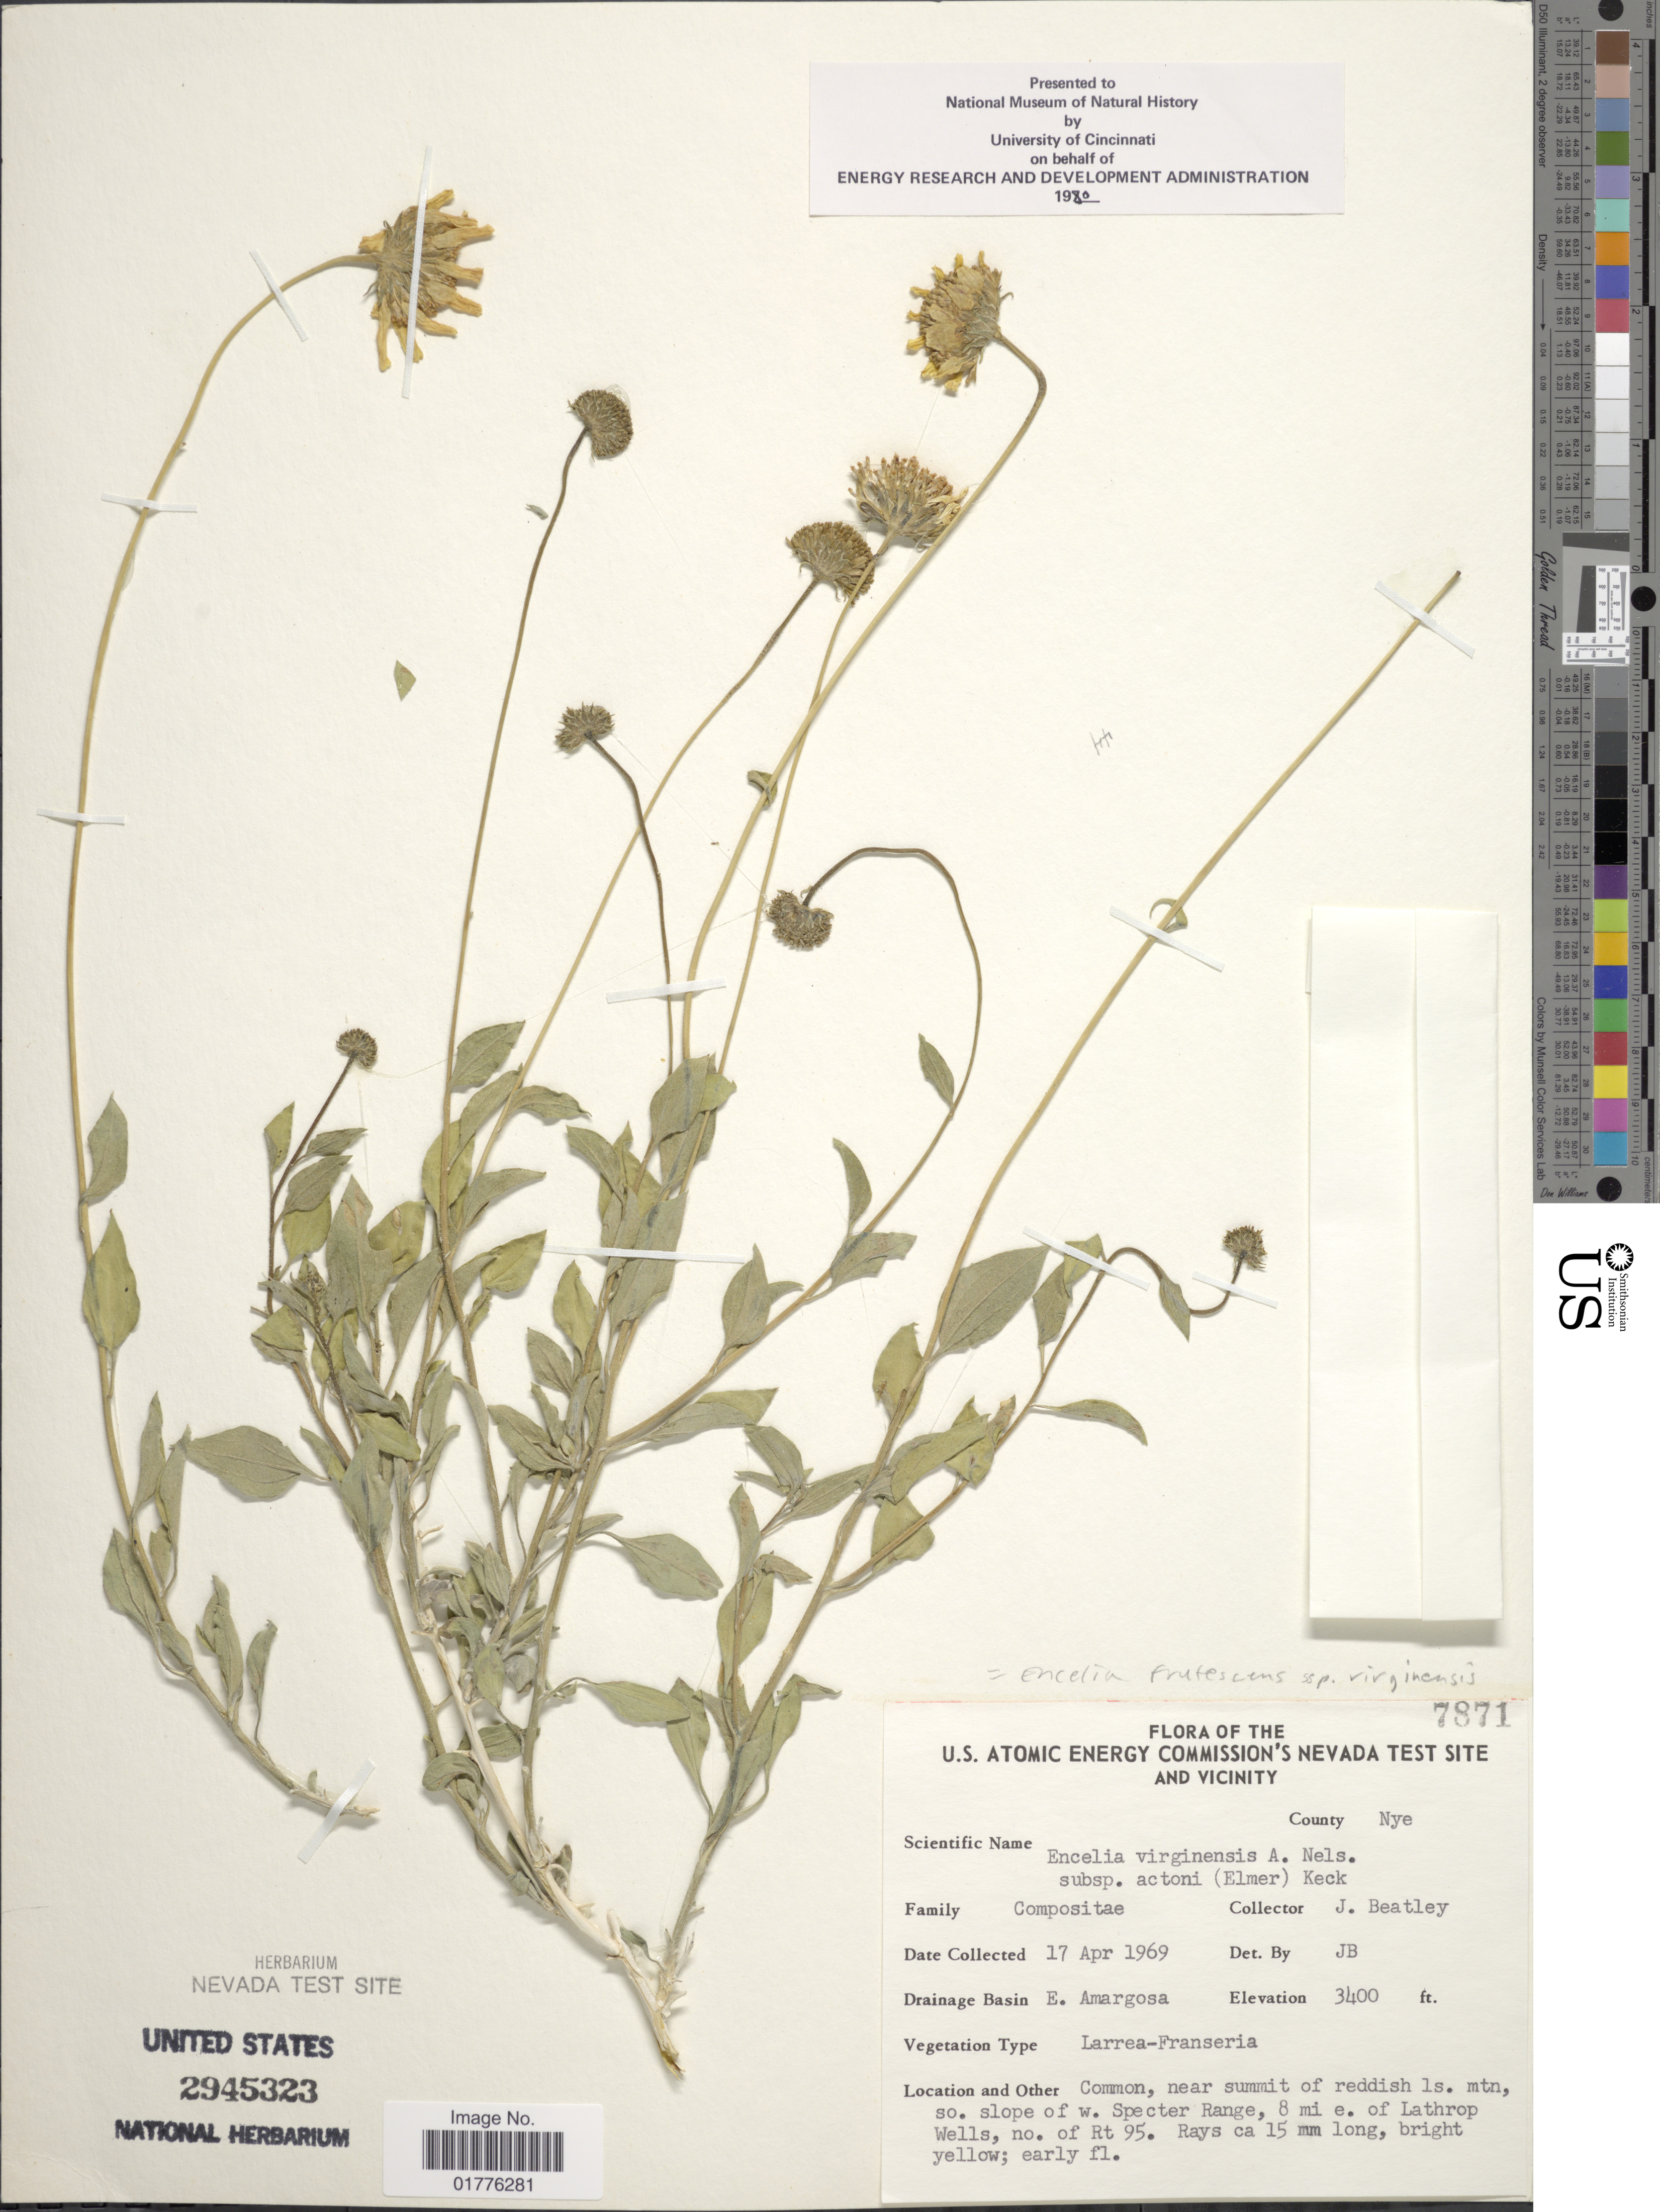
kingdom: Plantae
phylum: Tracheophyta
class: Magnoliopsida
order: Asterales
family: Asteraceae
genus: Encelia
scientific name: Encelia frutescens var. virginensis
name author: (A. Nelson) S.F. Blake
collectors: J. C. Beatley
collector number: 7871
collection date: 1969-04-17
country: United States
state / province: Nevada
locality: U. S. Atomic Energy Commission's Nevada Test Site and Vicinity, County Nye, E. Amargosa, near summit of reddish Is. mtn, so. slope of w. Specter Range, 8 mi. e. of Lathrop Wells, no. Rt 95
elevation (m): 1036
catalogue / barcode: US 2945323